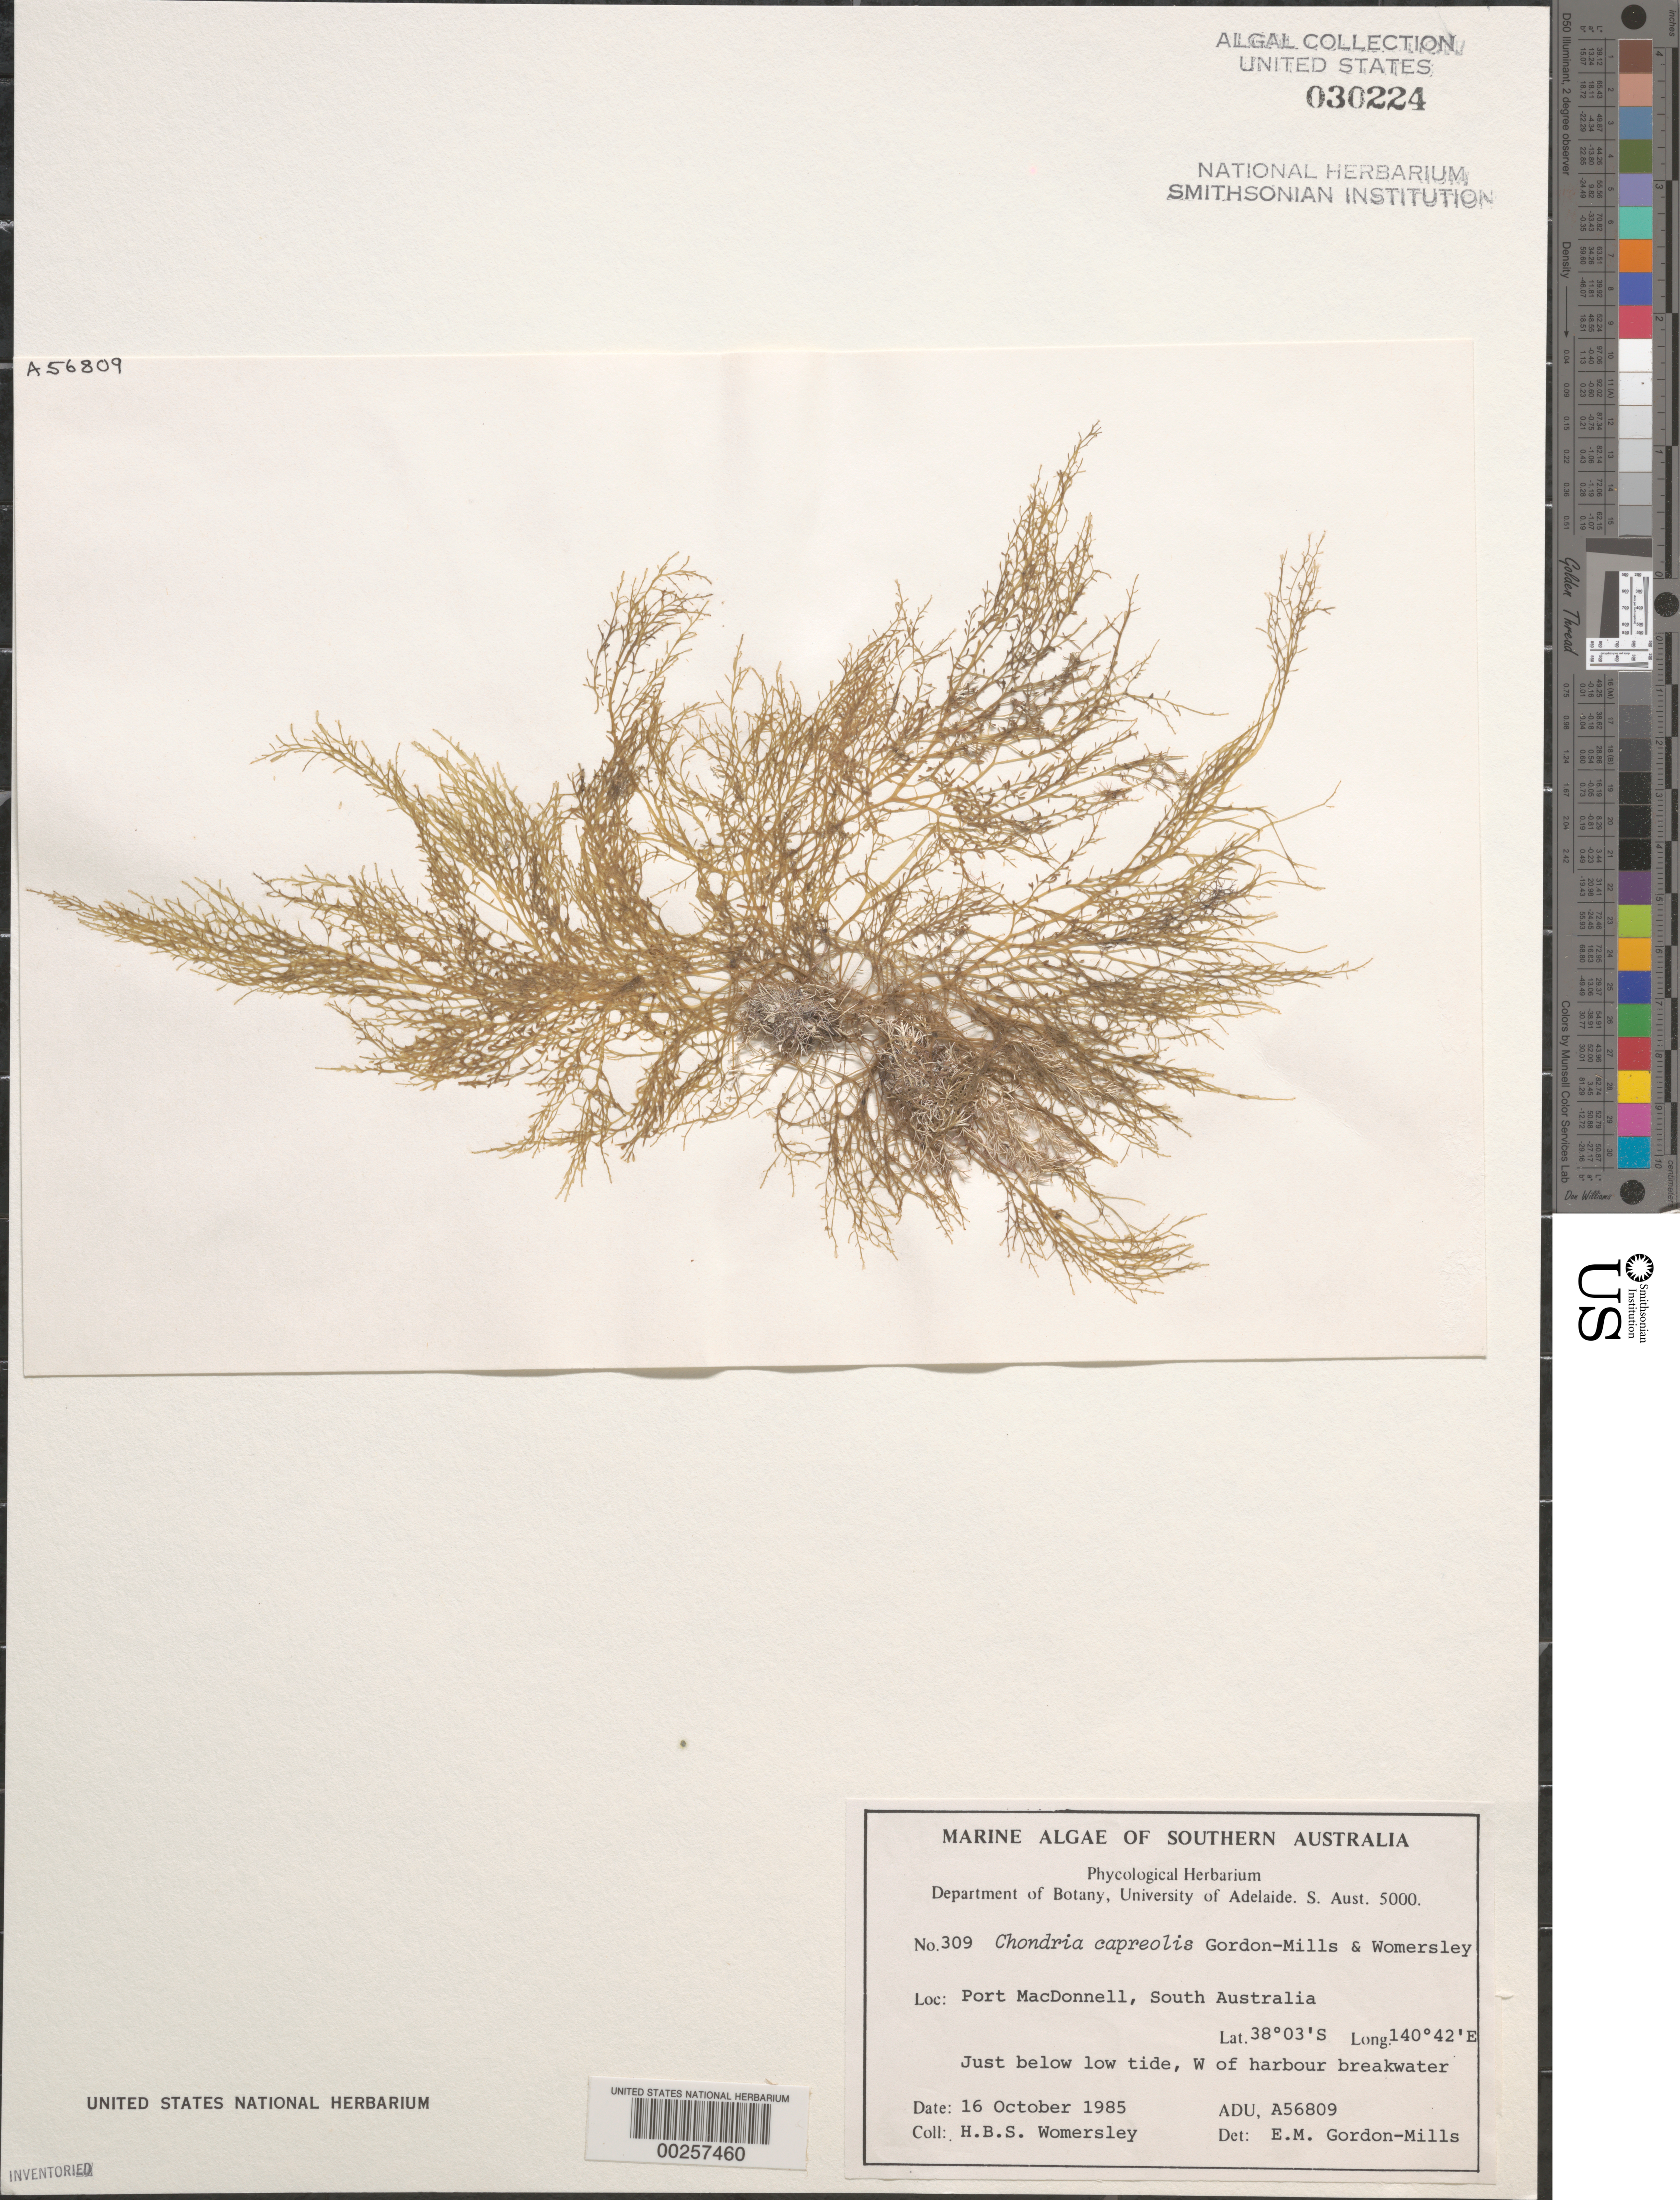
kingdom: Plantae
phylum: Rhodophyta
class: Florideophyceae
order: Ceramiales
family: Rhodomelaceae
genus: Chondria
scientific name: Chondria capreolis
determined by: Gordon-Mills, E. M.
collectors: H. B. S. Womersley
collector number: ADU A56809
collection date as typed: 16 Oct 1985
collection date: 1985-10-16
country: Australia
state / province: South Australia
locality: Port MacDonnell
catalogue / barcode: US 30224